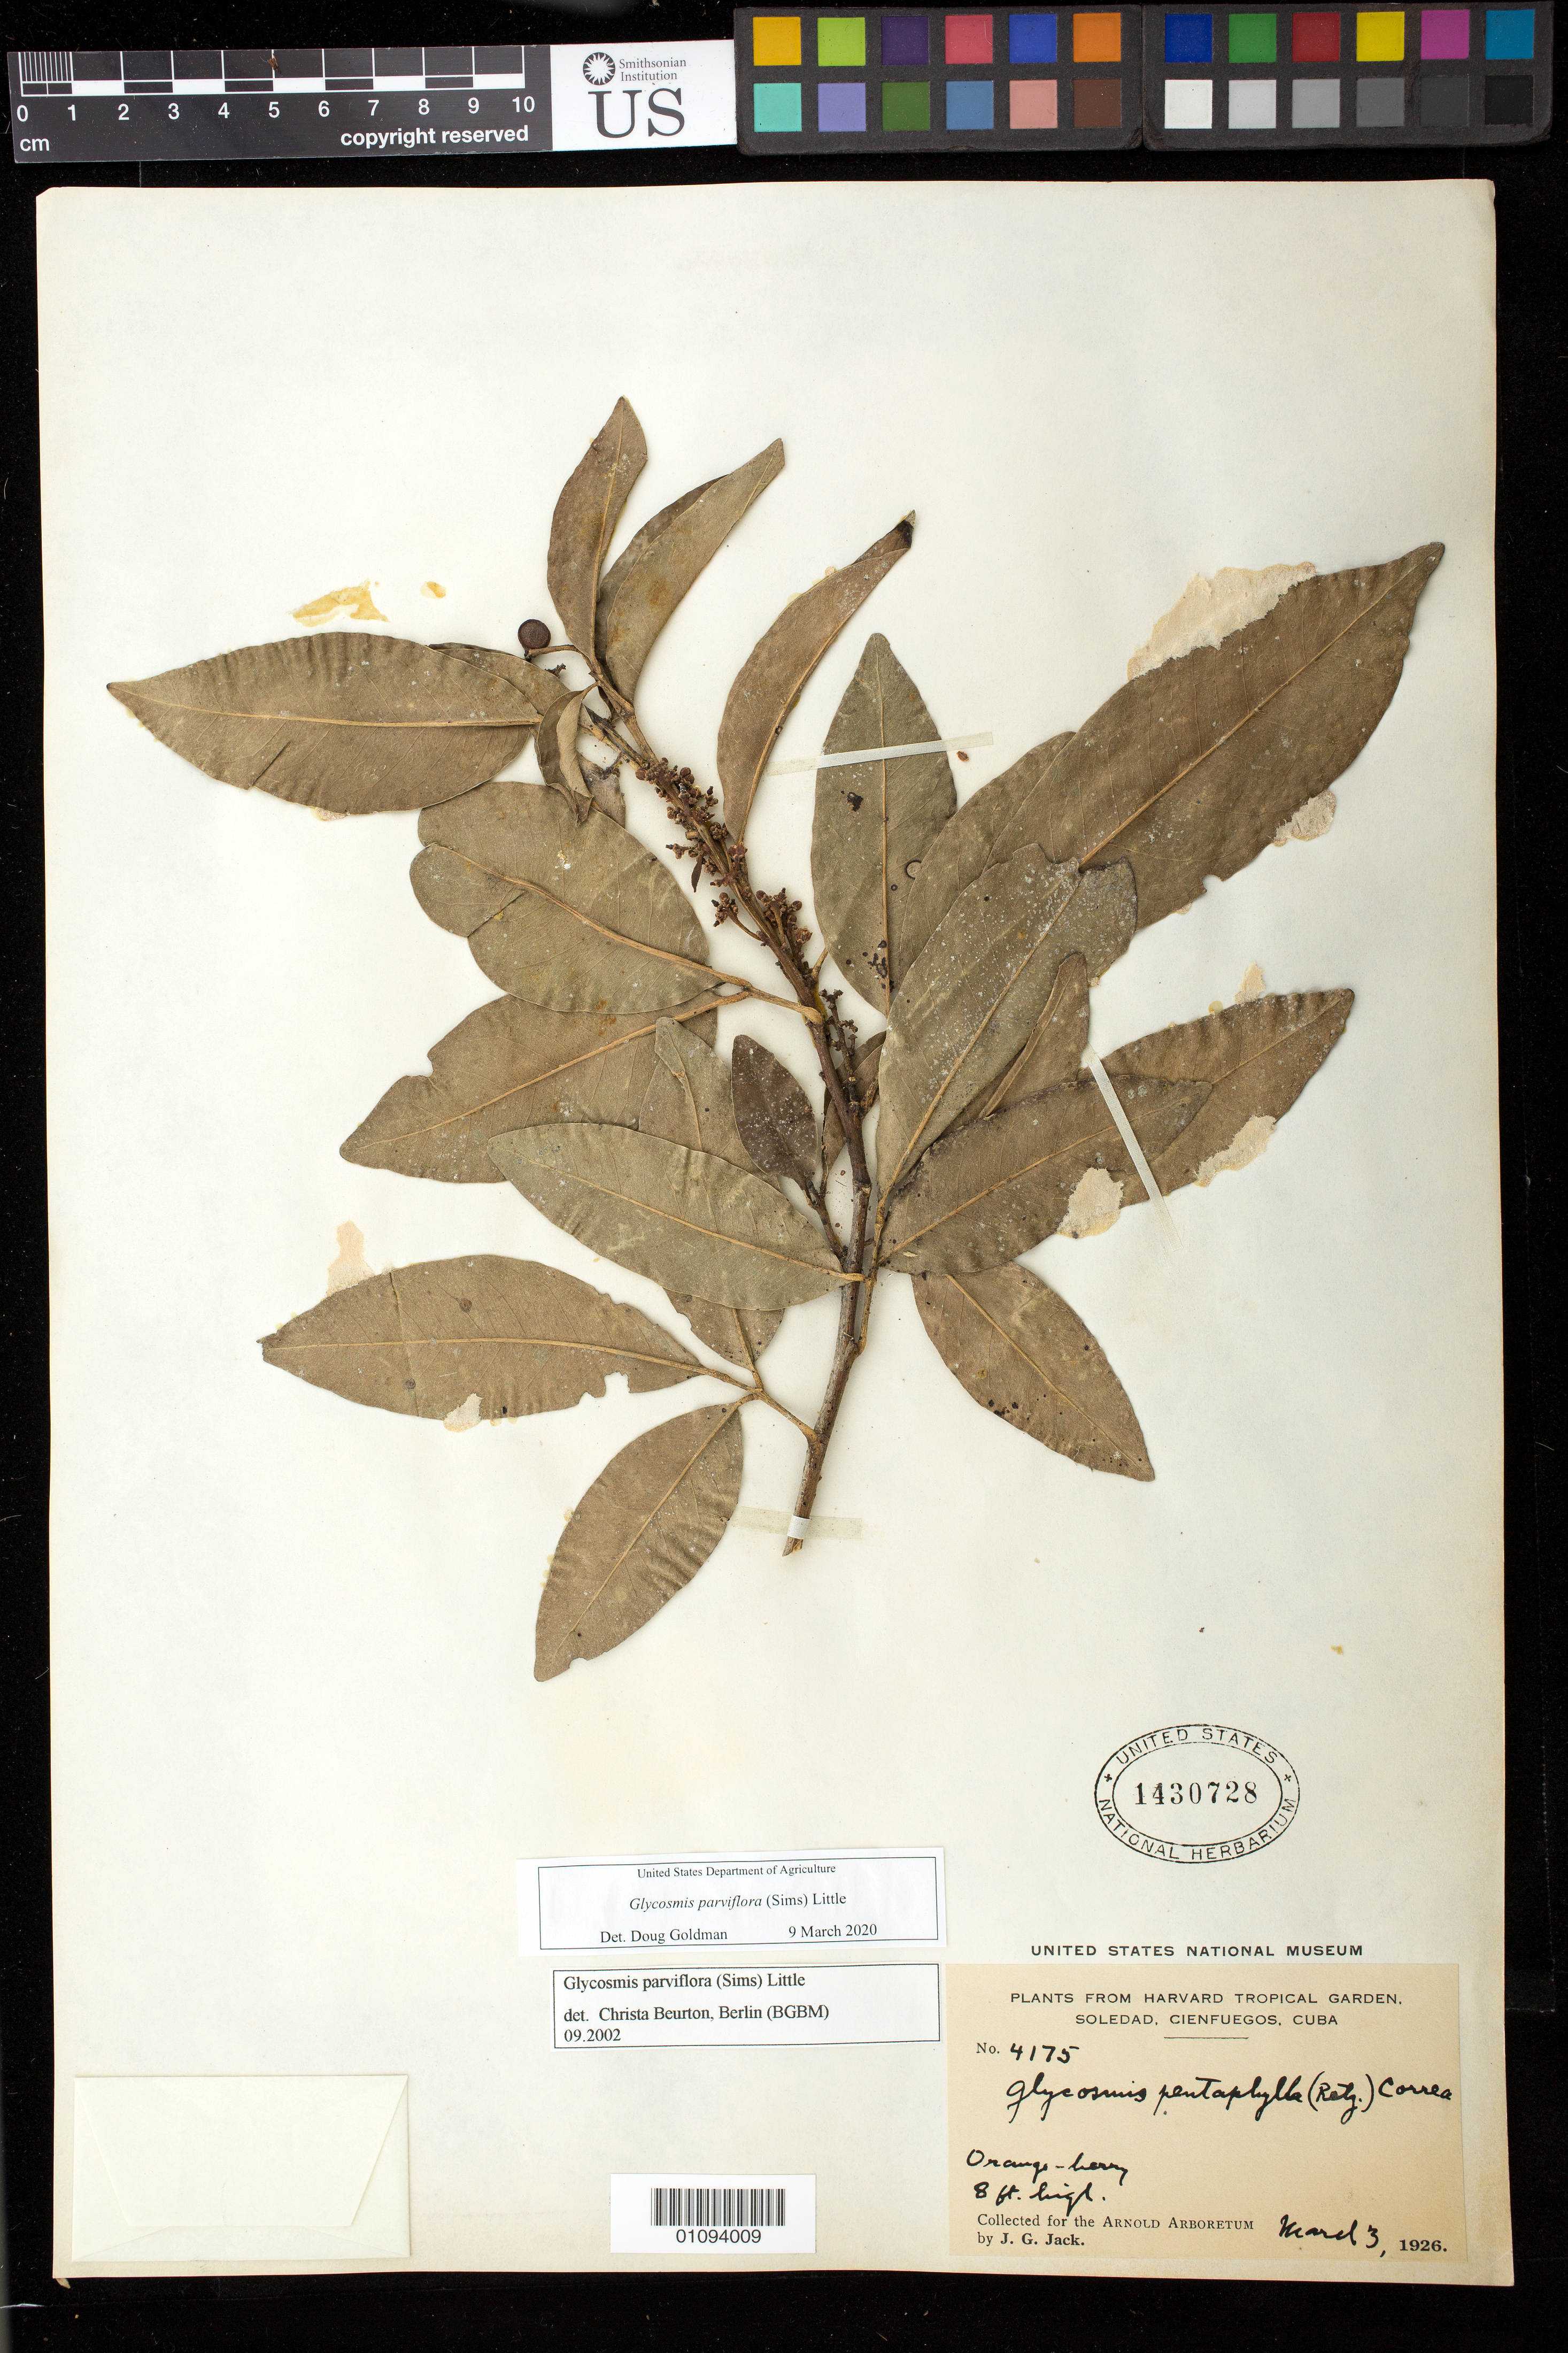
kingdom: Plantae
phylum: Tracheophyta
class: Magnoliopsida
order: Sapindales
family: Rutaceae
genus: Glycosmis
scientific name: Glycosmis parviflora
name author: (Sims) Little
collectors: J. G. Jack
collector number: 4175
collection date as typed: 03 Mar 1926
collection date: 1926-03-03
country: Cuba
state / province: Cienfuegos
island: Cuba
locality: Soledad, Cienguegos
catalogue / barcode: US 1430728